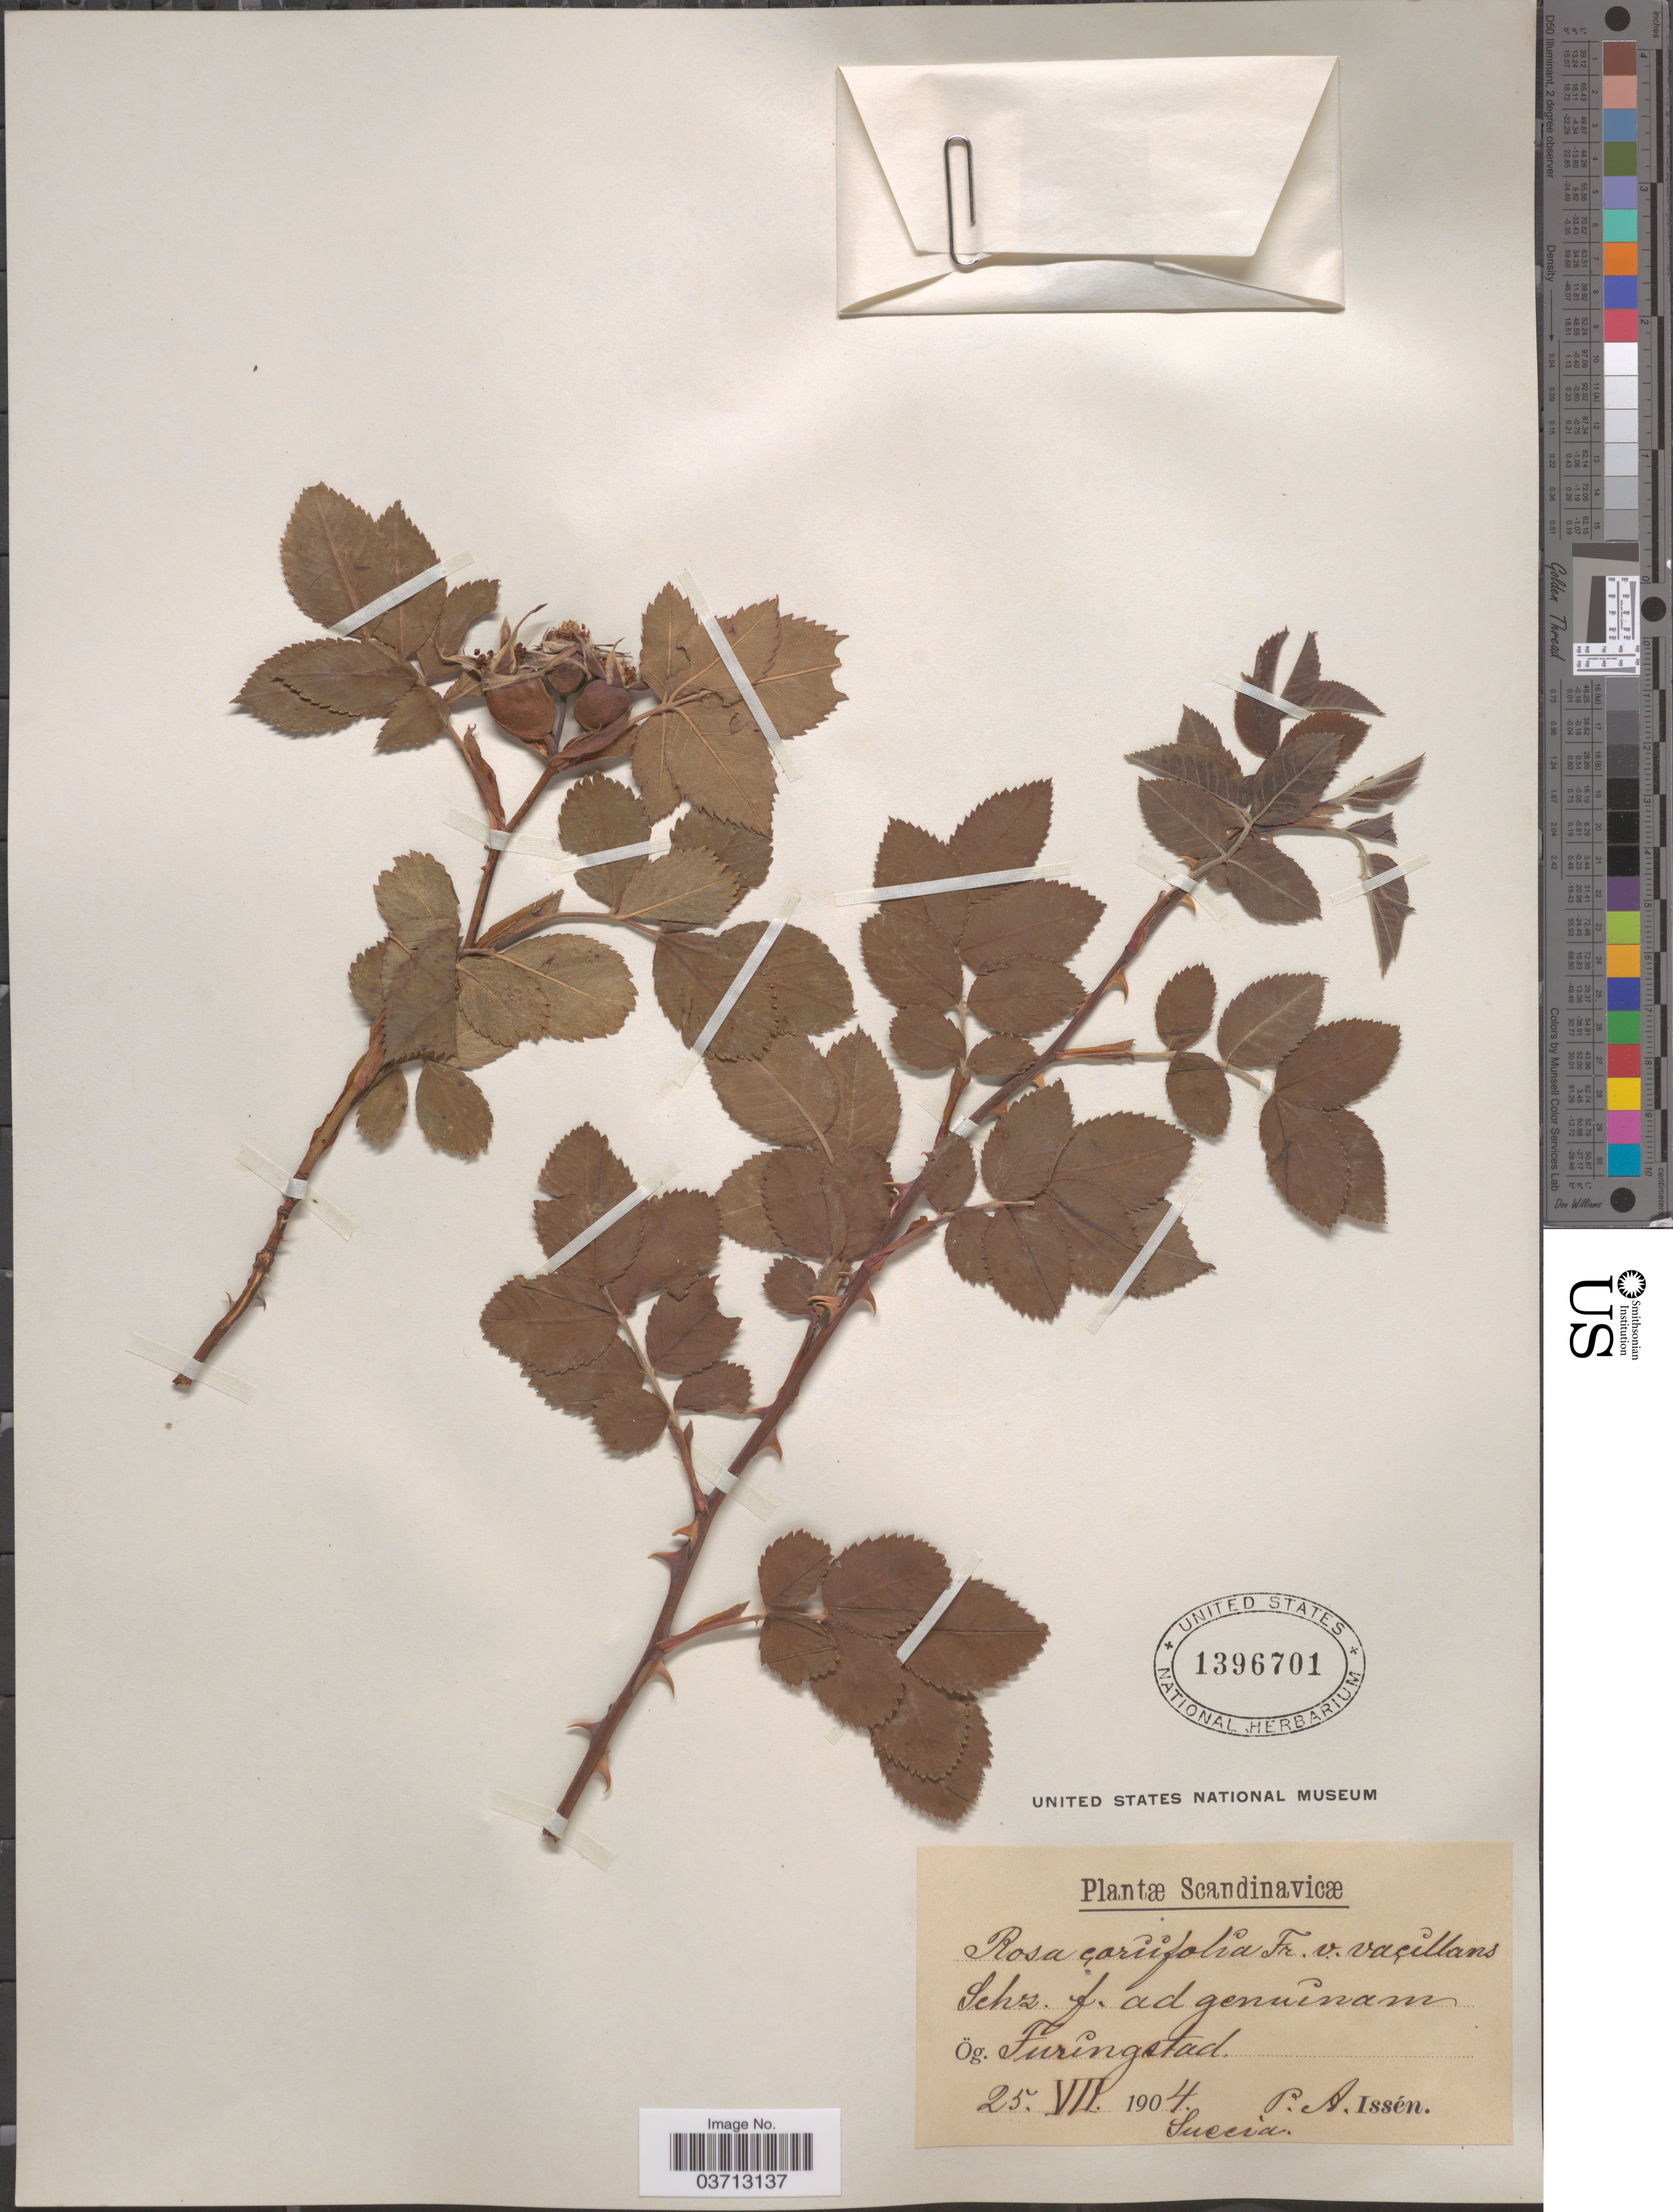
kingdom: Plantae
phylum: Tracheophyta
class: Magnoliopsida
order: Rosales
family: Rosaceae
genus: Rosa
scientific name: Rosa coriifolia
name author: Fr. a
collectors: P. Issen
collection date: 1904-07-25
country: Sweden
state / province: Östergötland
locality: Scandinavicæ. Ög. Furingstad. Suecia.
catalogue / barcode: US 1396701